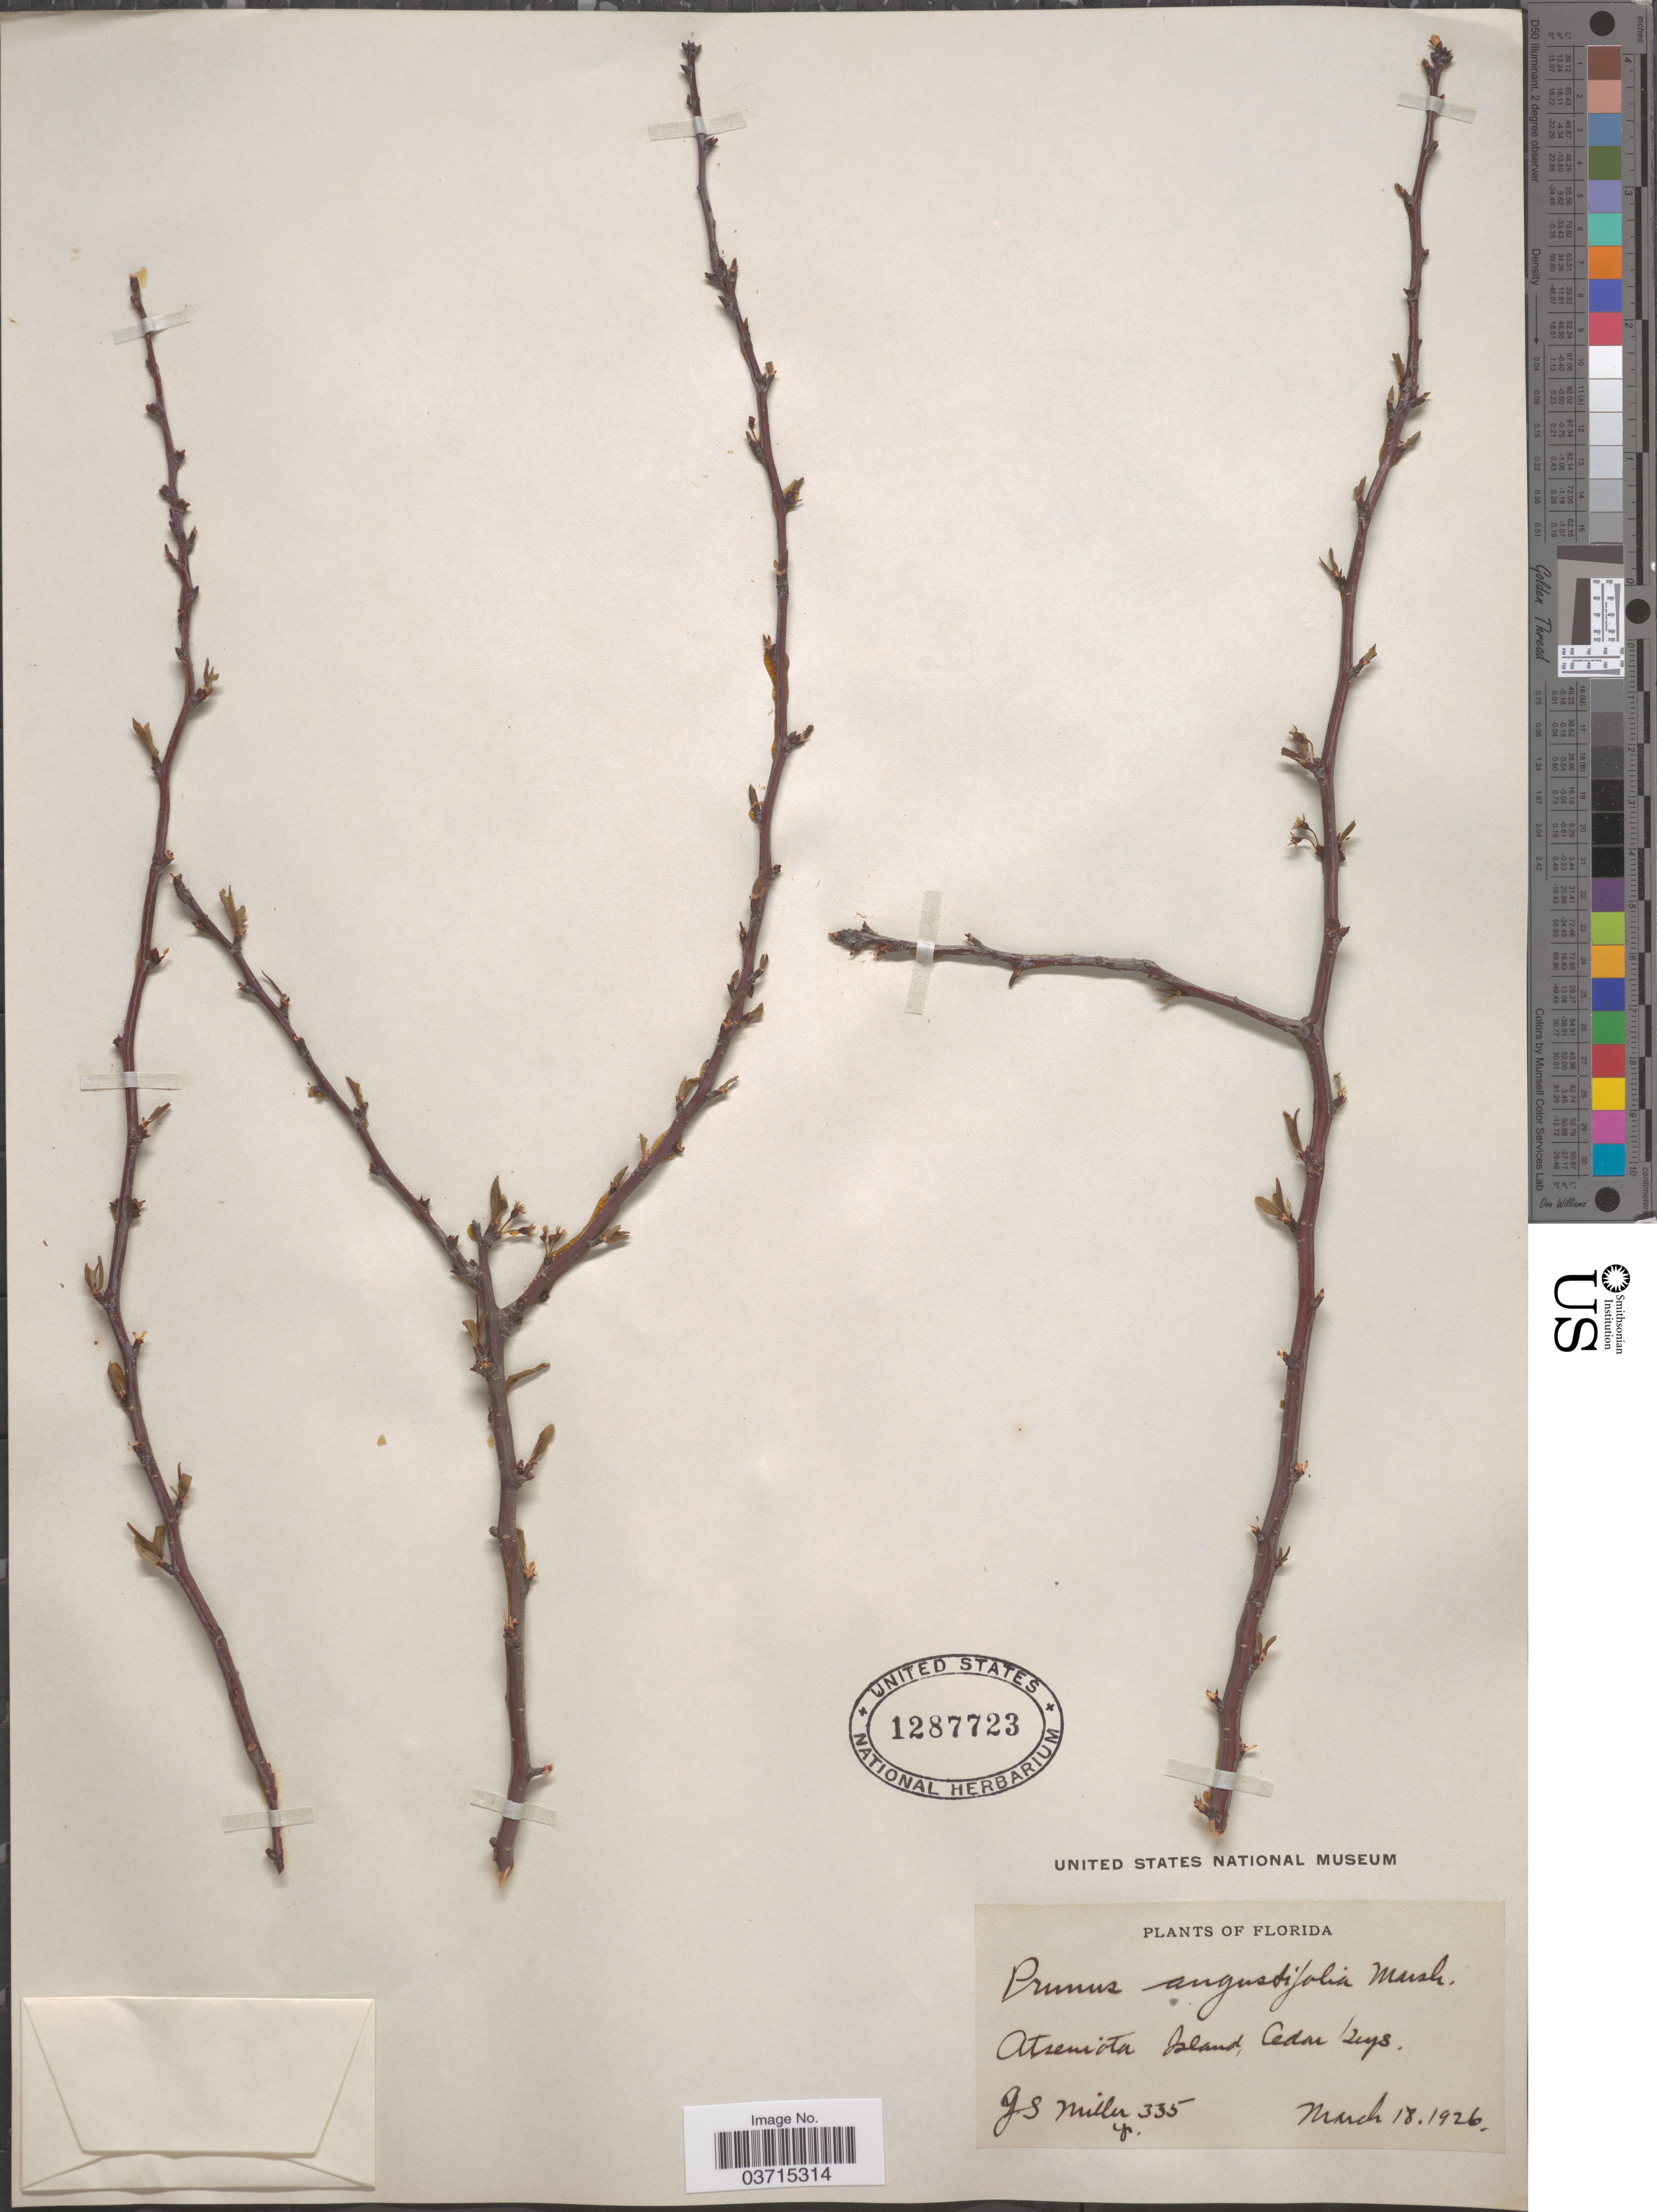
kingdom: Plantae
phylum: Tracheophyta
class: Magnoliopsida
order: Rosales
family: Rosaceae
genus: Prunus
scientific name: Prunus angustifolia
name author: Marshall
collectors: G. S. Miller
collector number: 335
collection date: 1926-03-18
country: United States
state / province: Florida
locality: Atseniota Island, Cedar keys.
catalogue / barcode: US 1287723